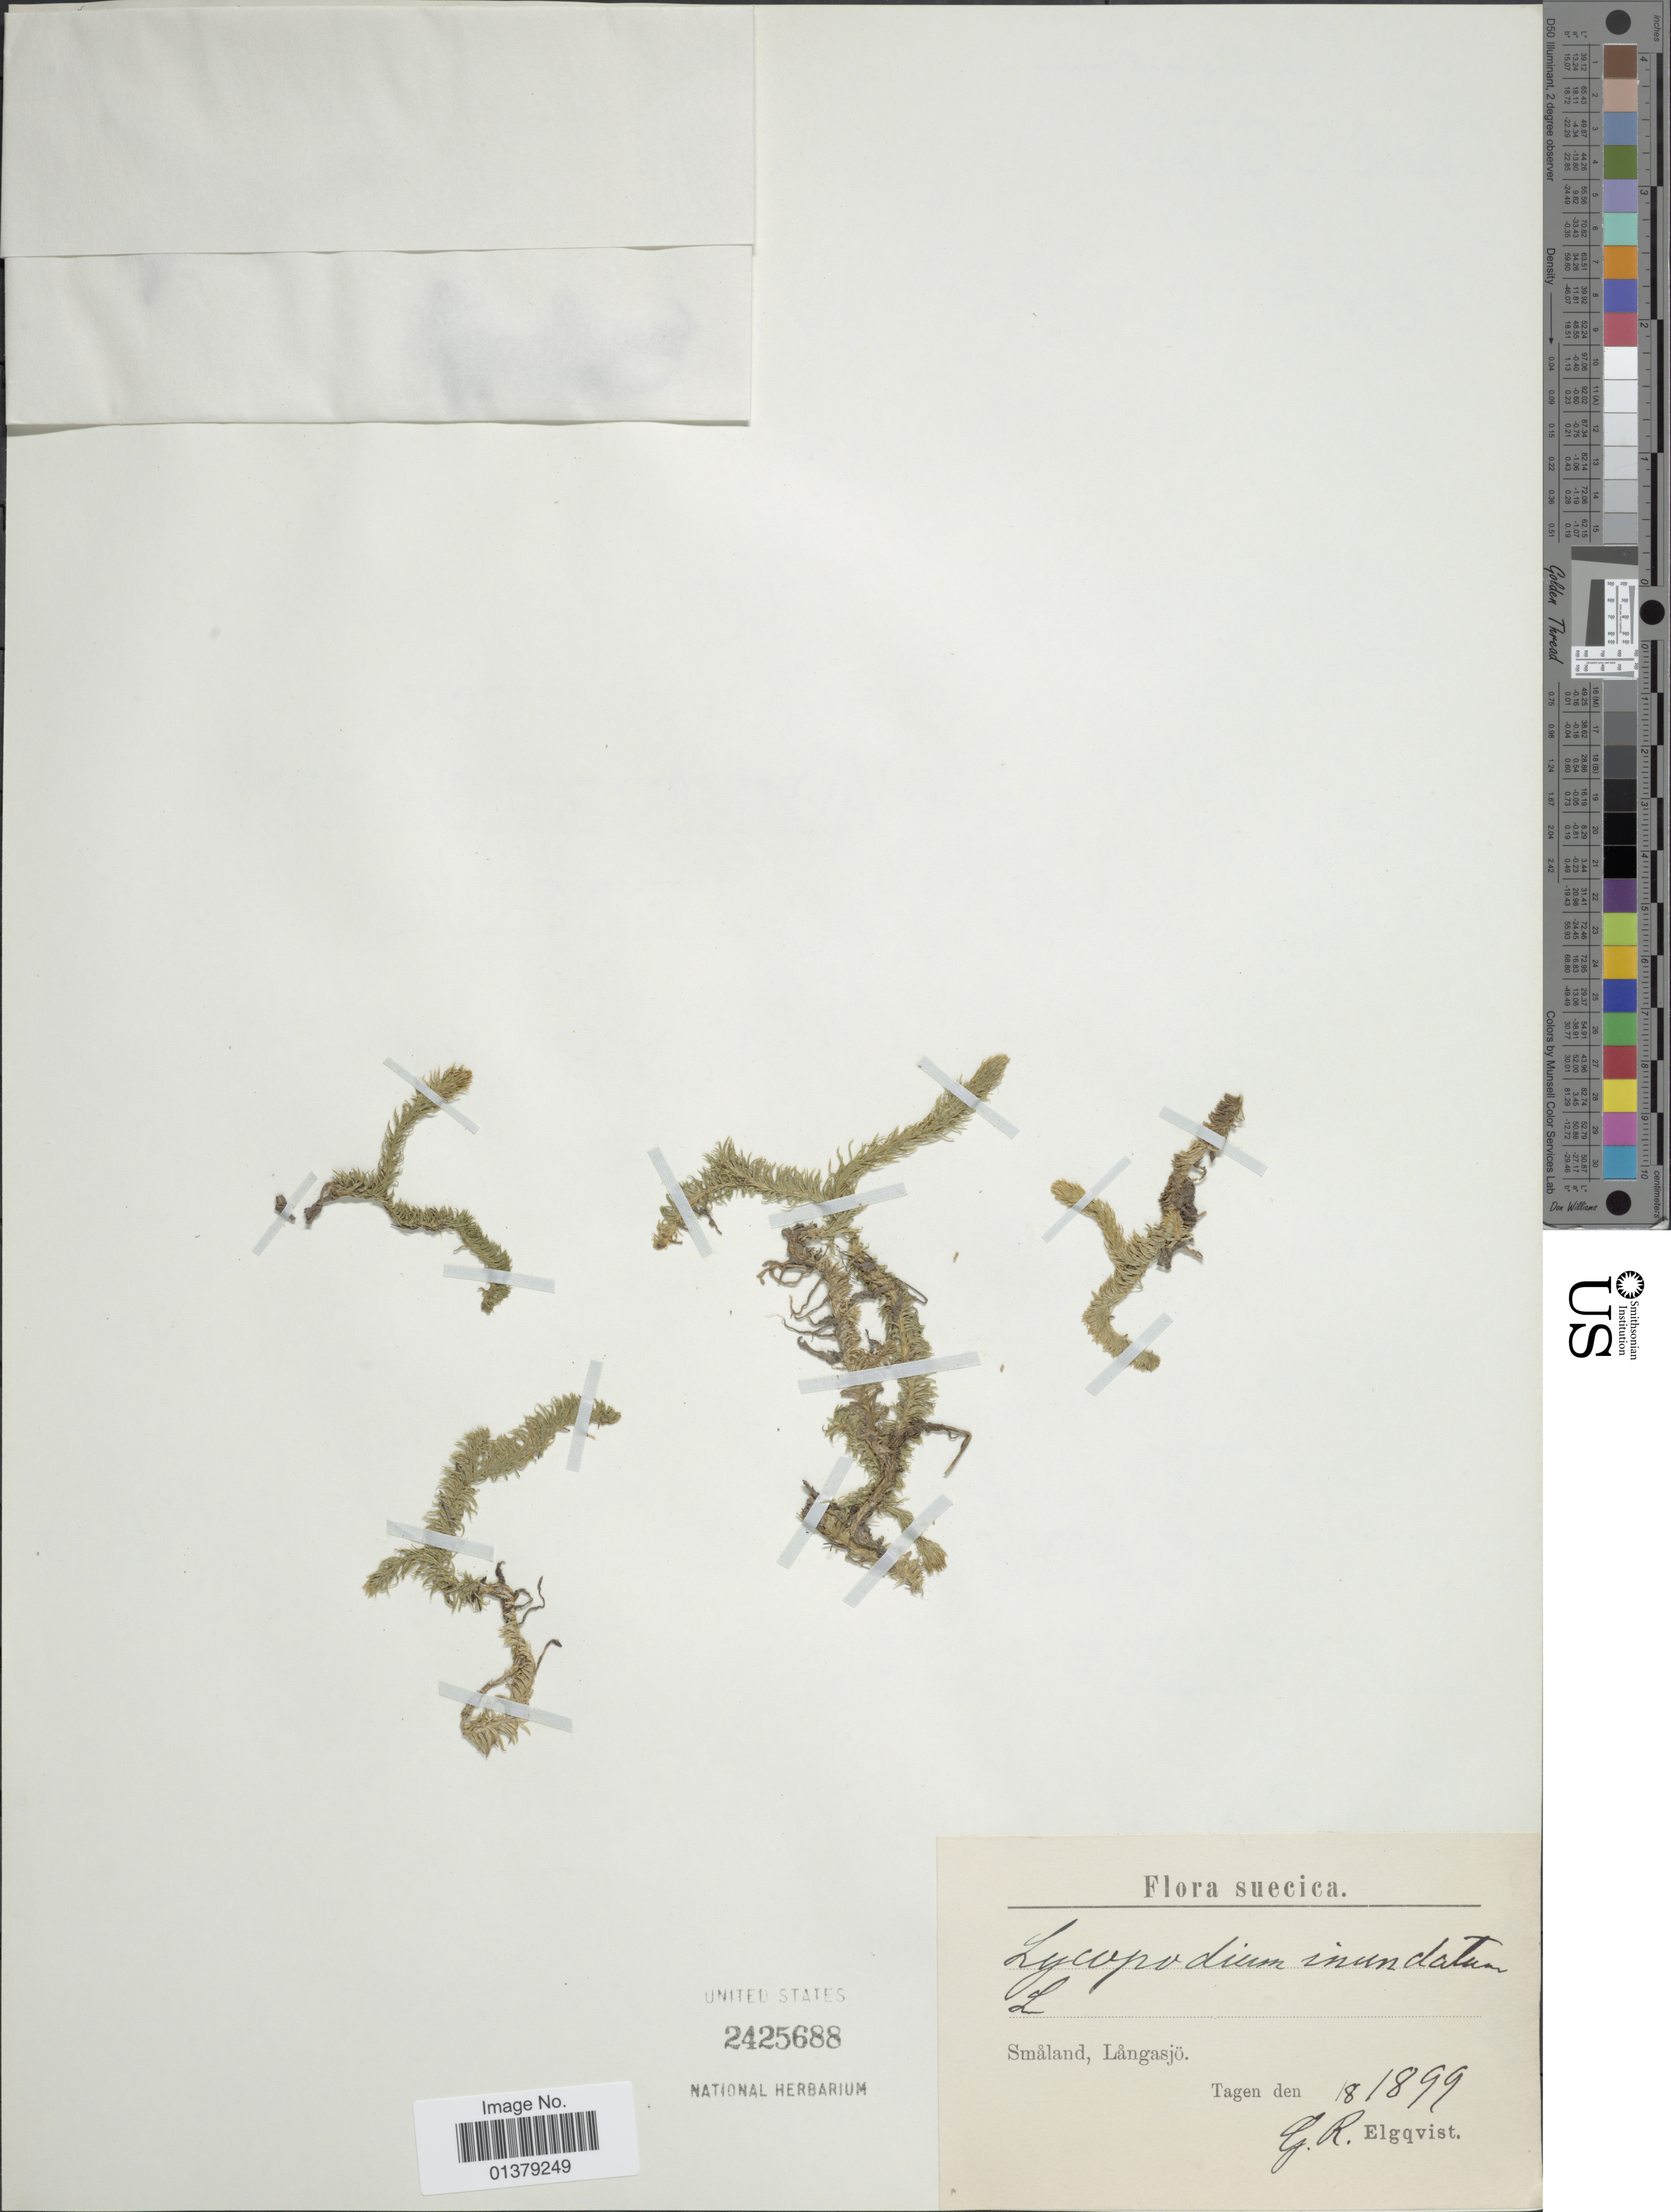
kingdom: Plantae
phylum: Tracheophyta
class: Lycopodiopsida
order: Lycopodiales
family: Lycopodiaceae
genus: Lycopodiella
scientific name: Lycopodiella inundata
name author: (L.) Holub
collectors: G. Elgqvist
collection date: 1899-08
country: Sweden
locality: Småland, Långasjö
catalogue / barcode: US 2425688